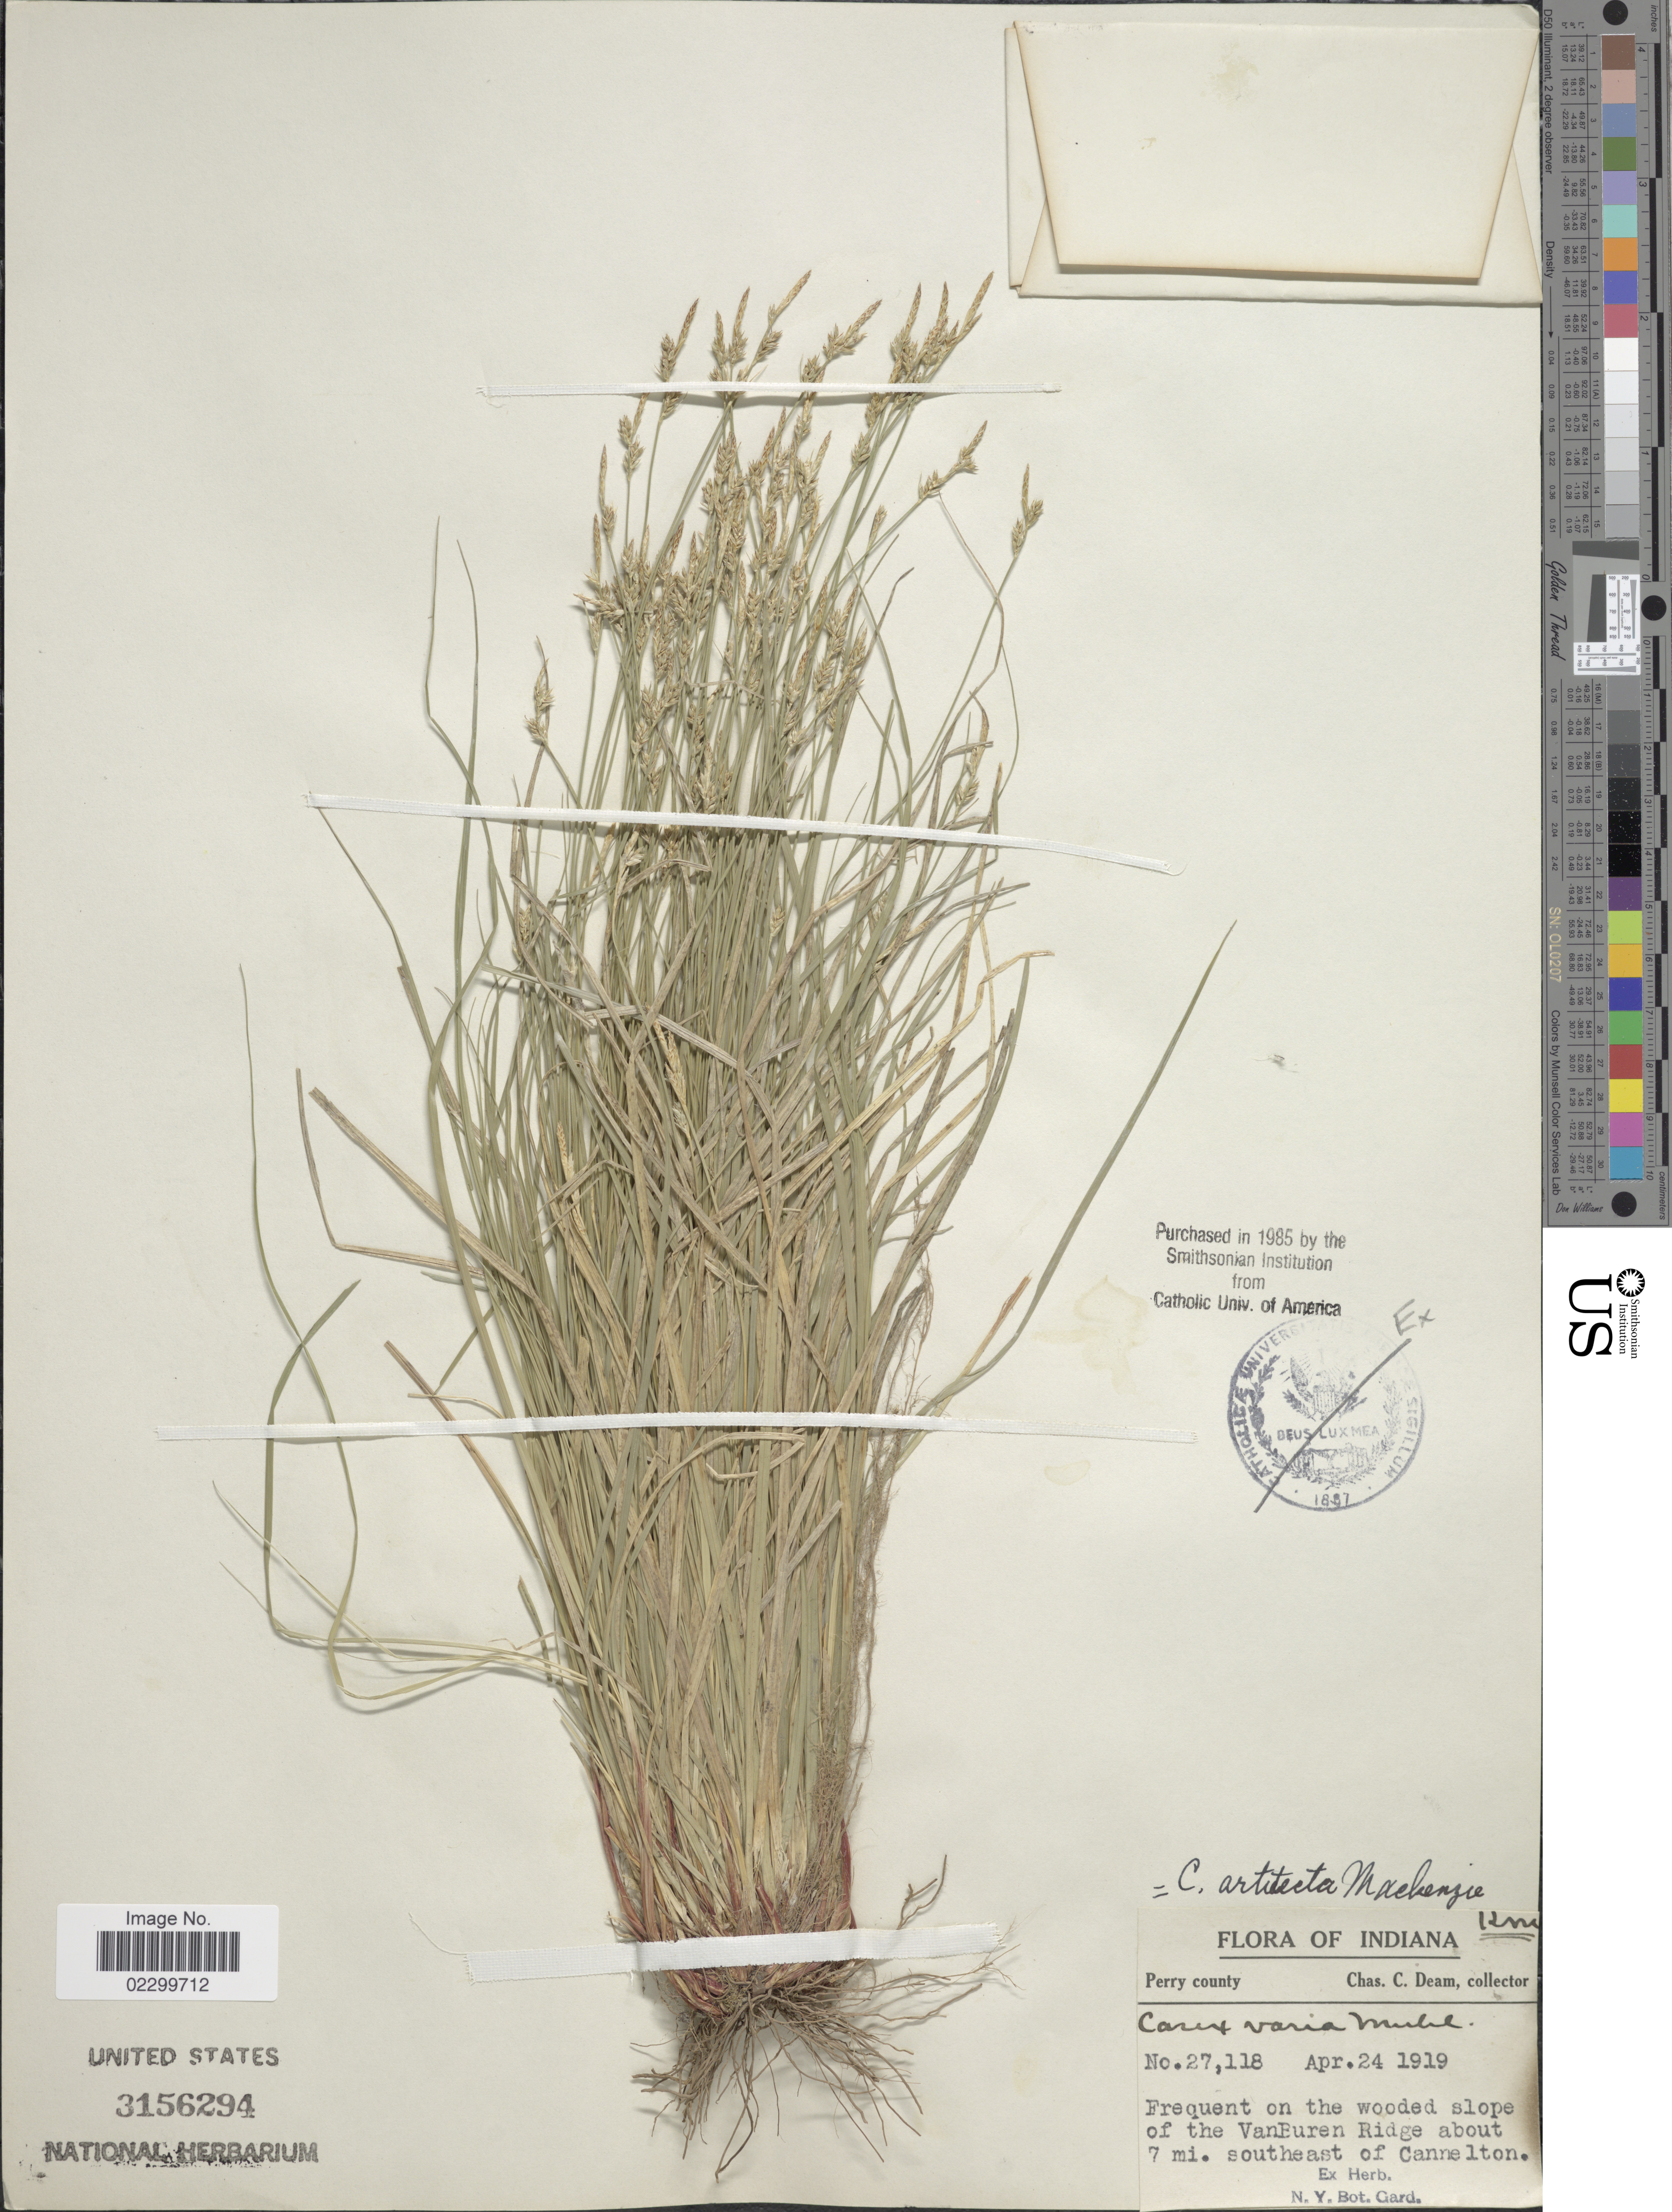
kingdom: Plantae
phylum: Tracheophyta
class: Liliopsida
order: Poales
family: Cyperaceae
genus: Carex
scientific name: Carex albicans var. albicans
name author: Willd. ex Spreng.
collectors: C. C. Deam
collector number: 27118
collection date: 1919-04-24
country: United States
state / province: Indiana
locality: Perry county, frequent on the wooded slope of the VanBuren Ridge about 7 mi. southeast of Cannelton.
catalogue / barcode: US 3156294